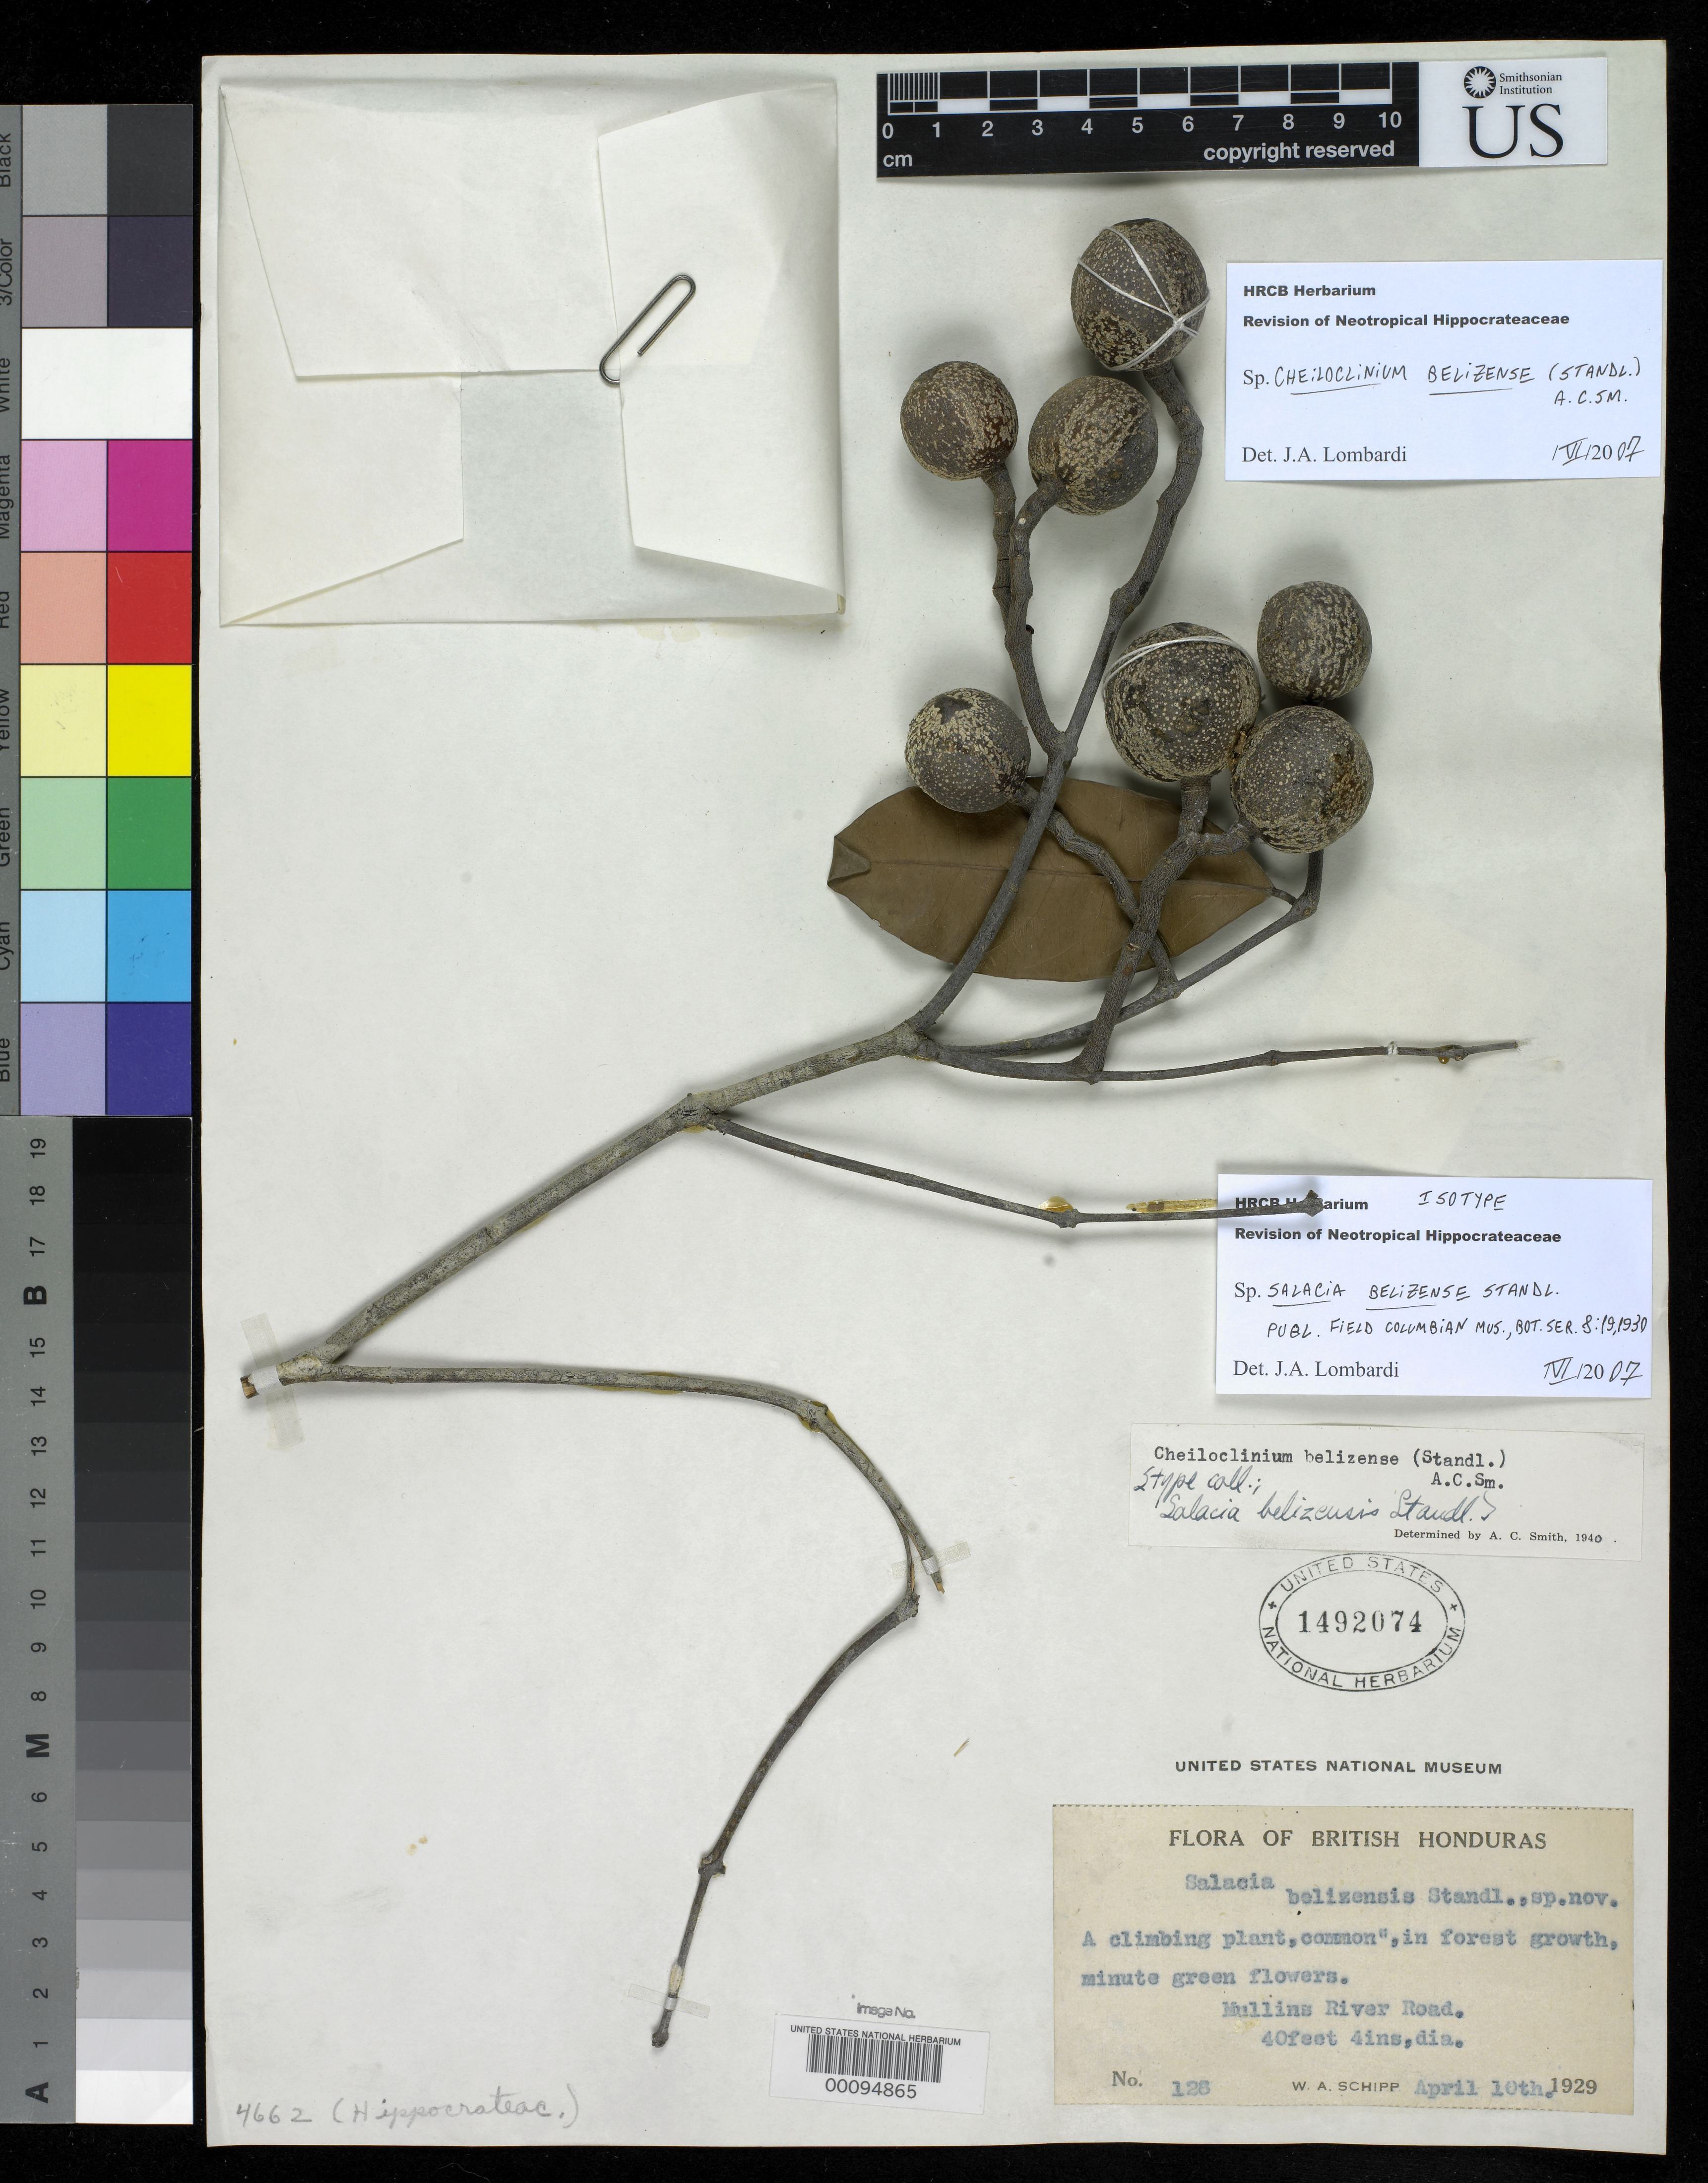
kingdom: Plantae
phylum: Tracheophyta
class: Magnoliopsida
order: Celastrales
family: Celastraceae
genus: Salacia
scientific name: Salacia belizensis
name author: Standl.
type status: Isotype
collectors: W. Schipp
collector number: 128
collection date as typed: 10 Apr 1929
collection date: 1929-04-10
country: Belize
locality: Mullins River road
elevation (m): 15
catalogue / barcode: US 1492074